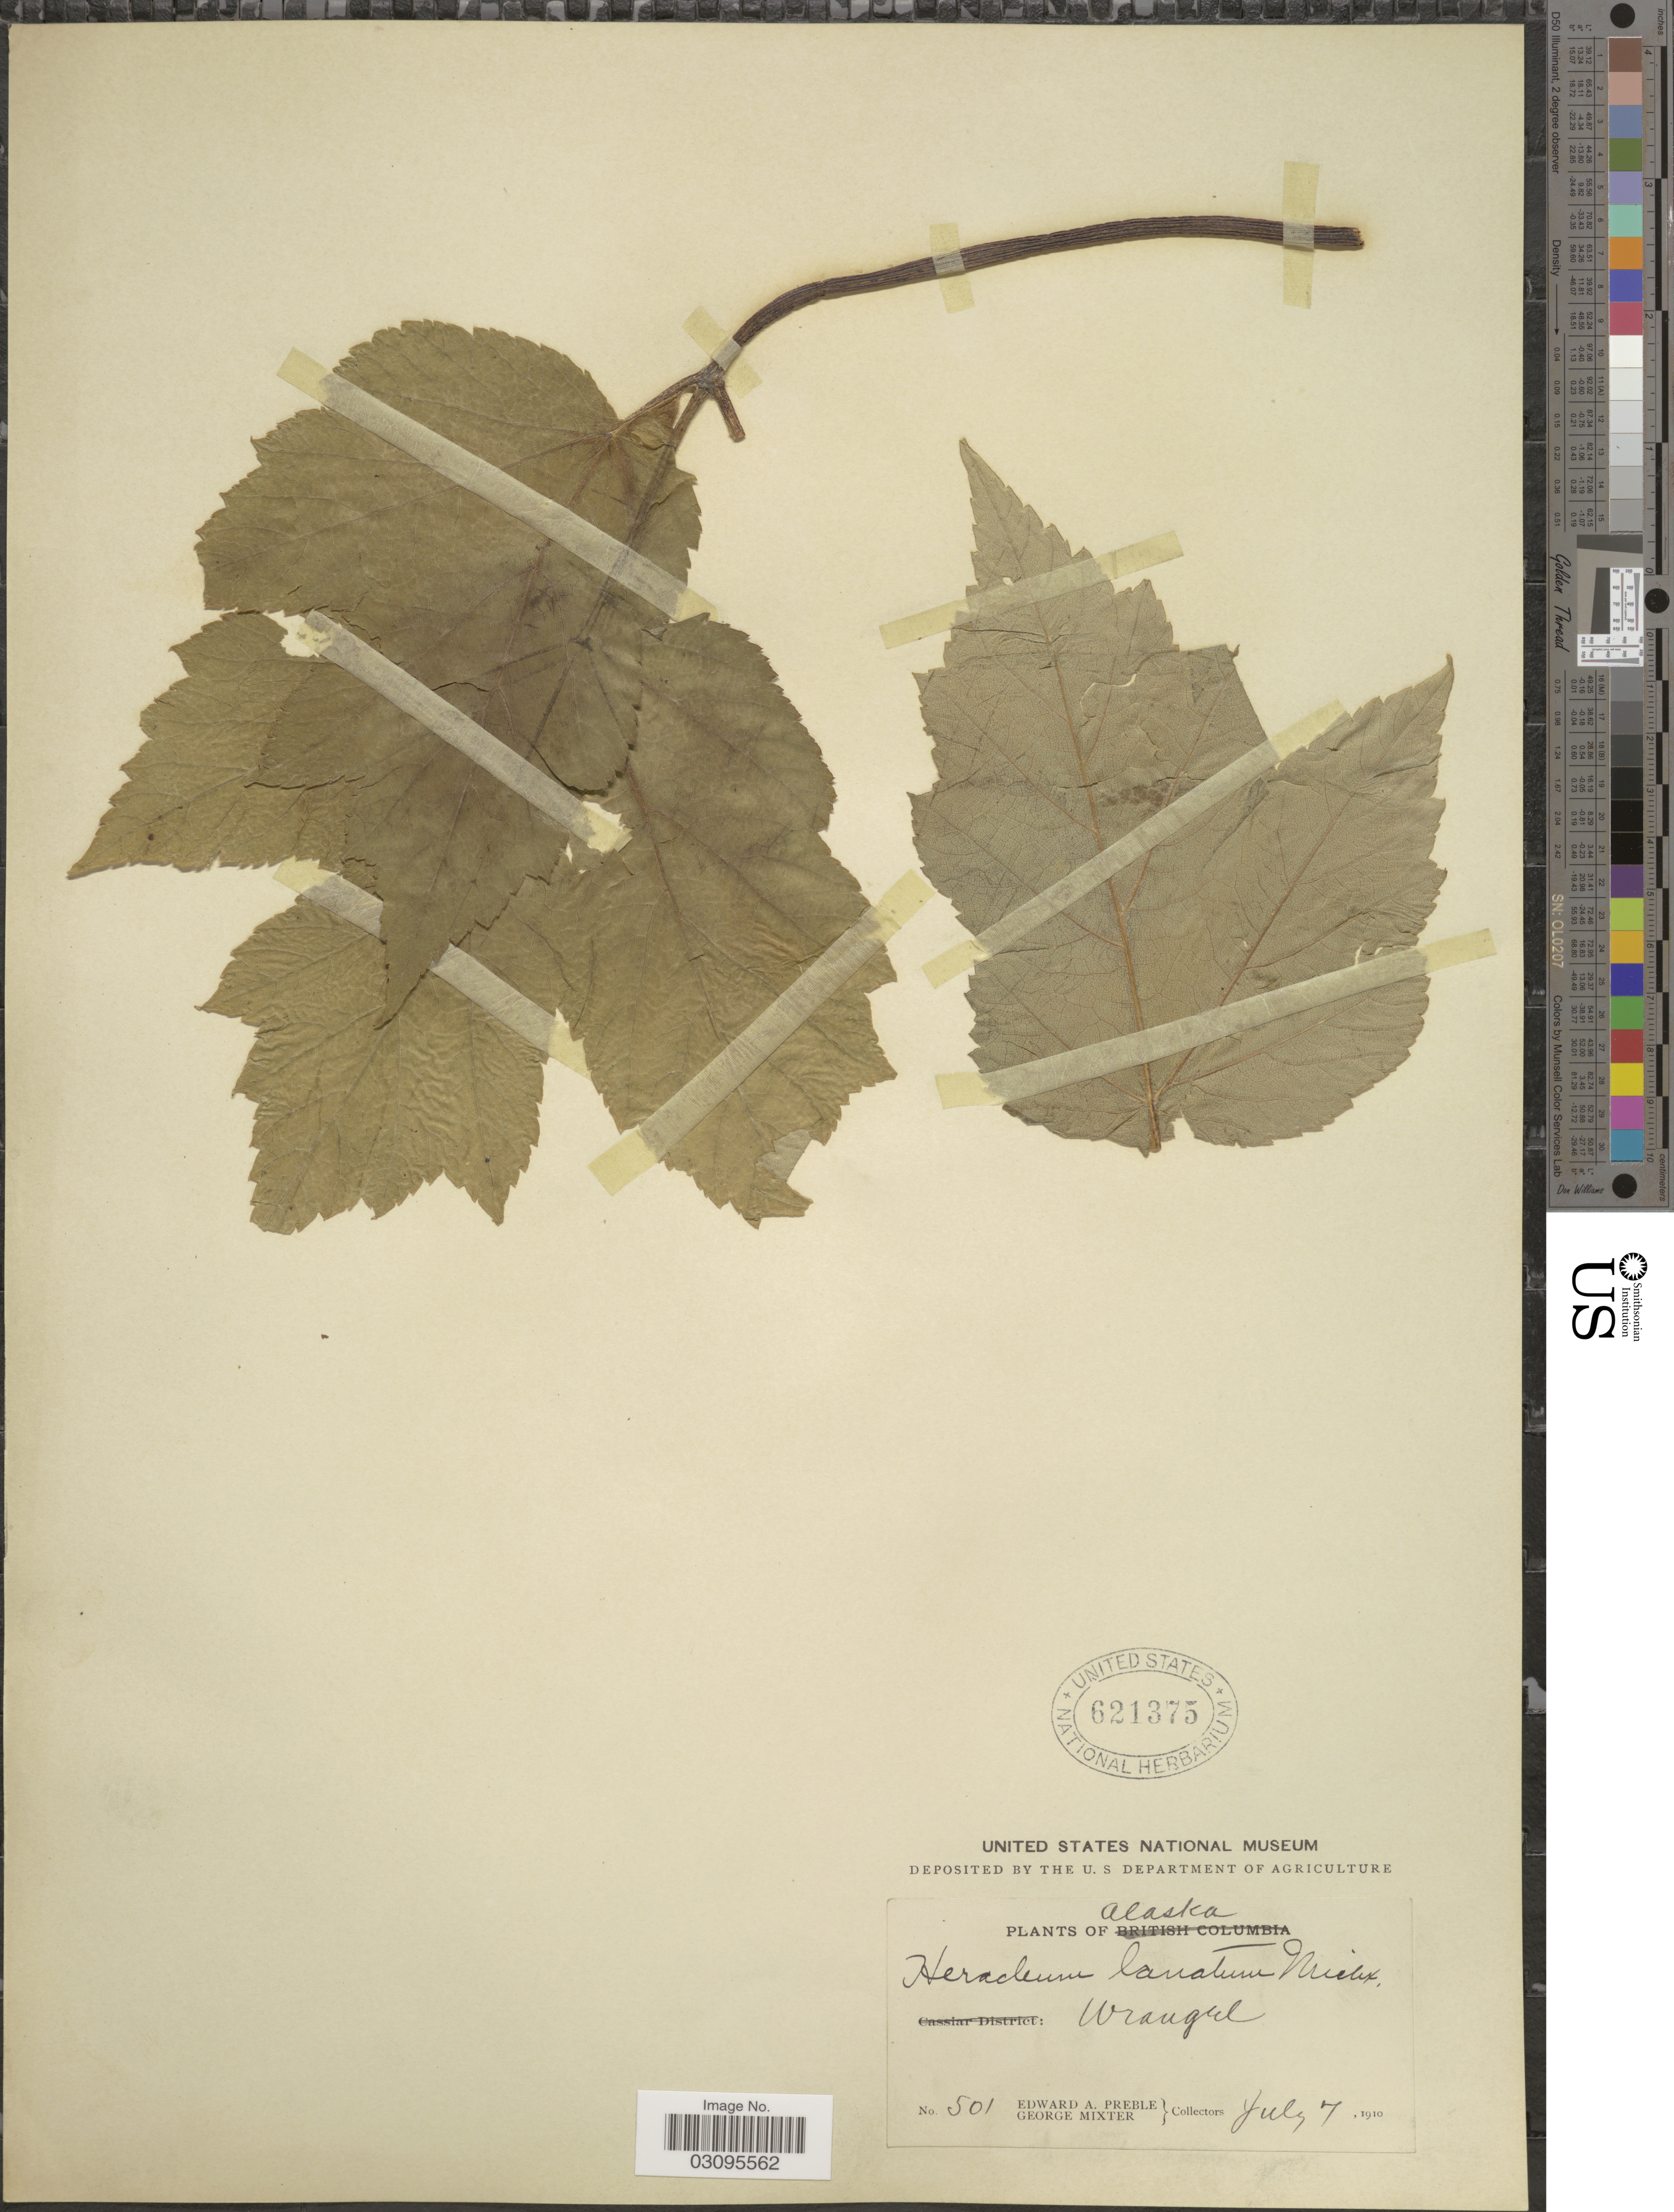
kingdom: Plantae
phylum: Tracheophyta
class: Magnoliopsida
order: Apiales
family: Apiaceae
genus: Heracleum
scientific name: Heracleum lanatum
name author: Michx.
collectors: E. Preble & G. Mixter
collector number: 501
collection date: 1910-07-07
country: United States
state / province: Alaska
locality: Wrangell.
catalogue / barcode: US 621375